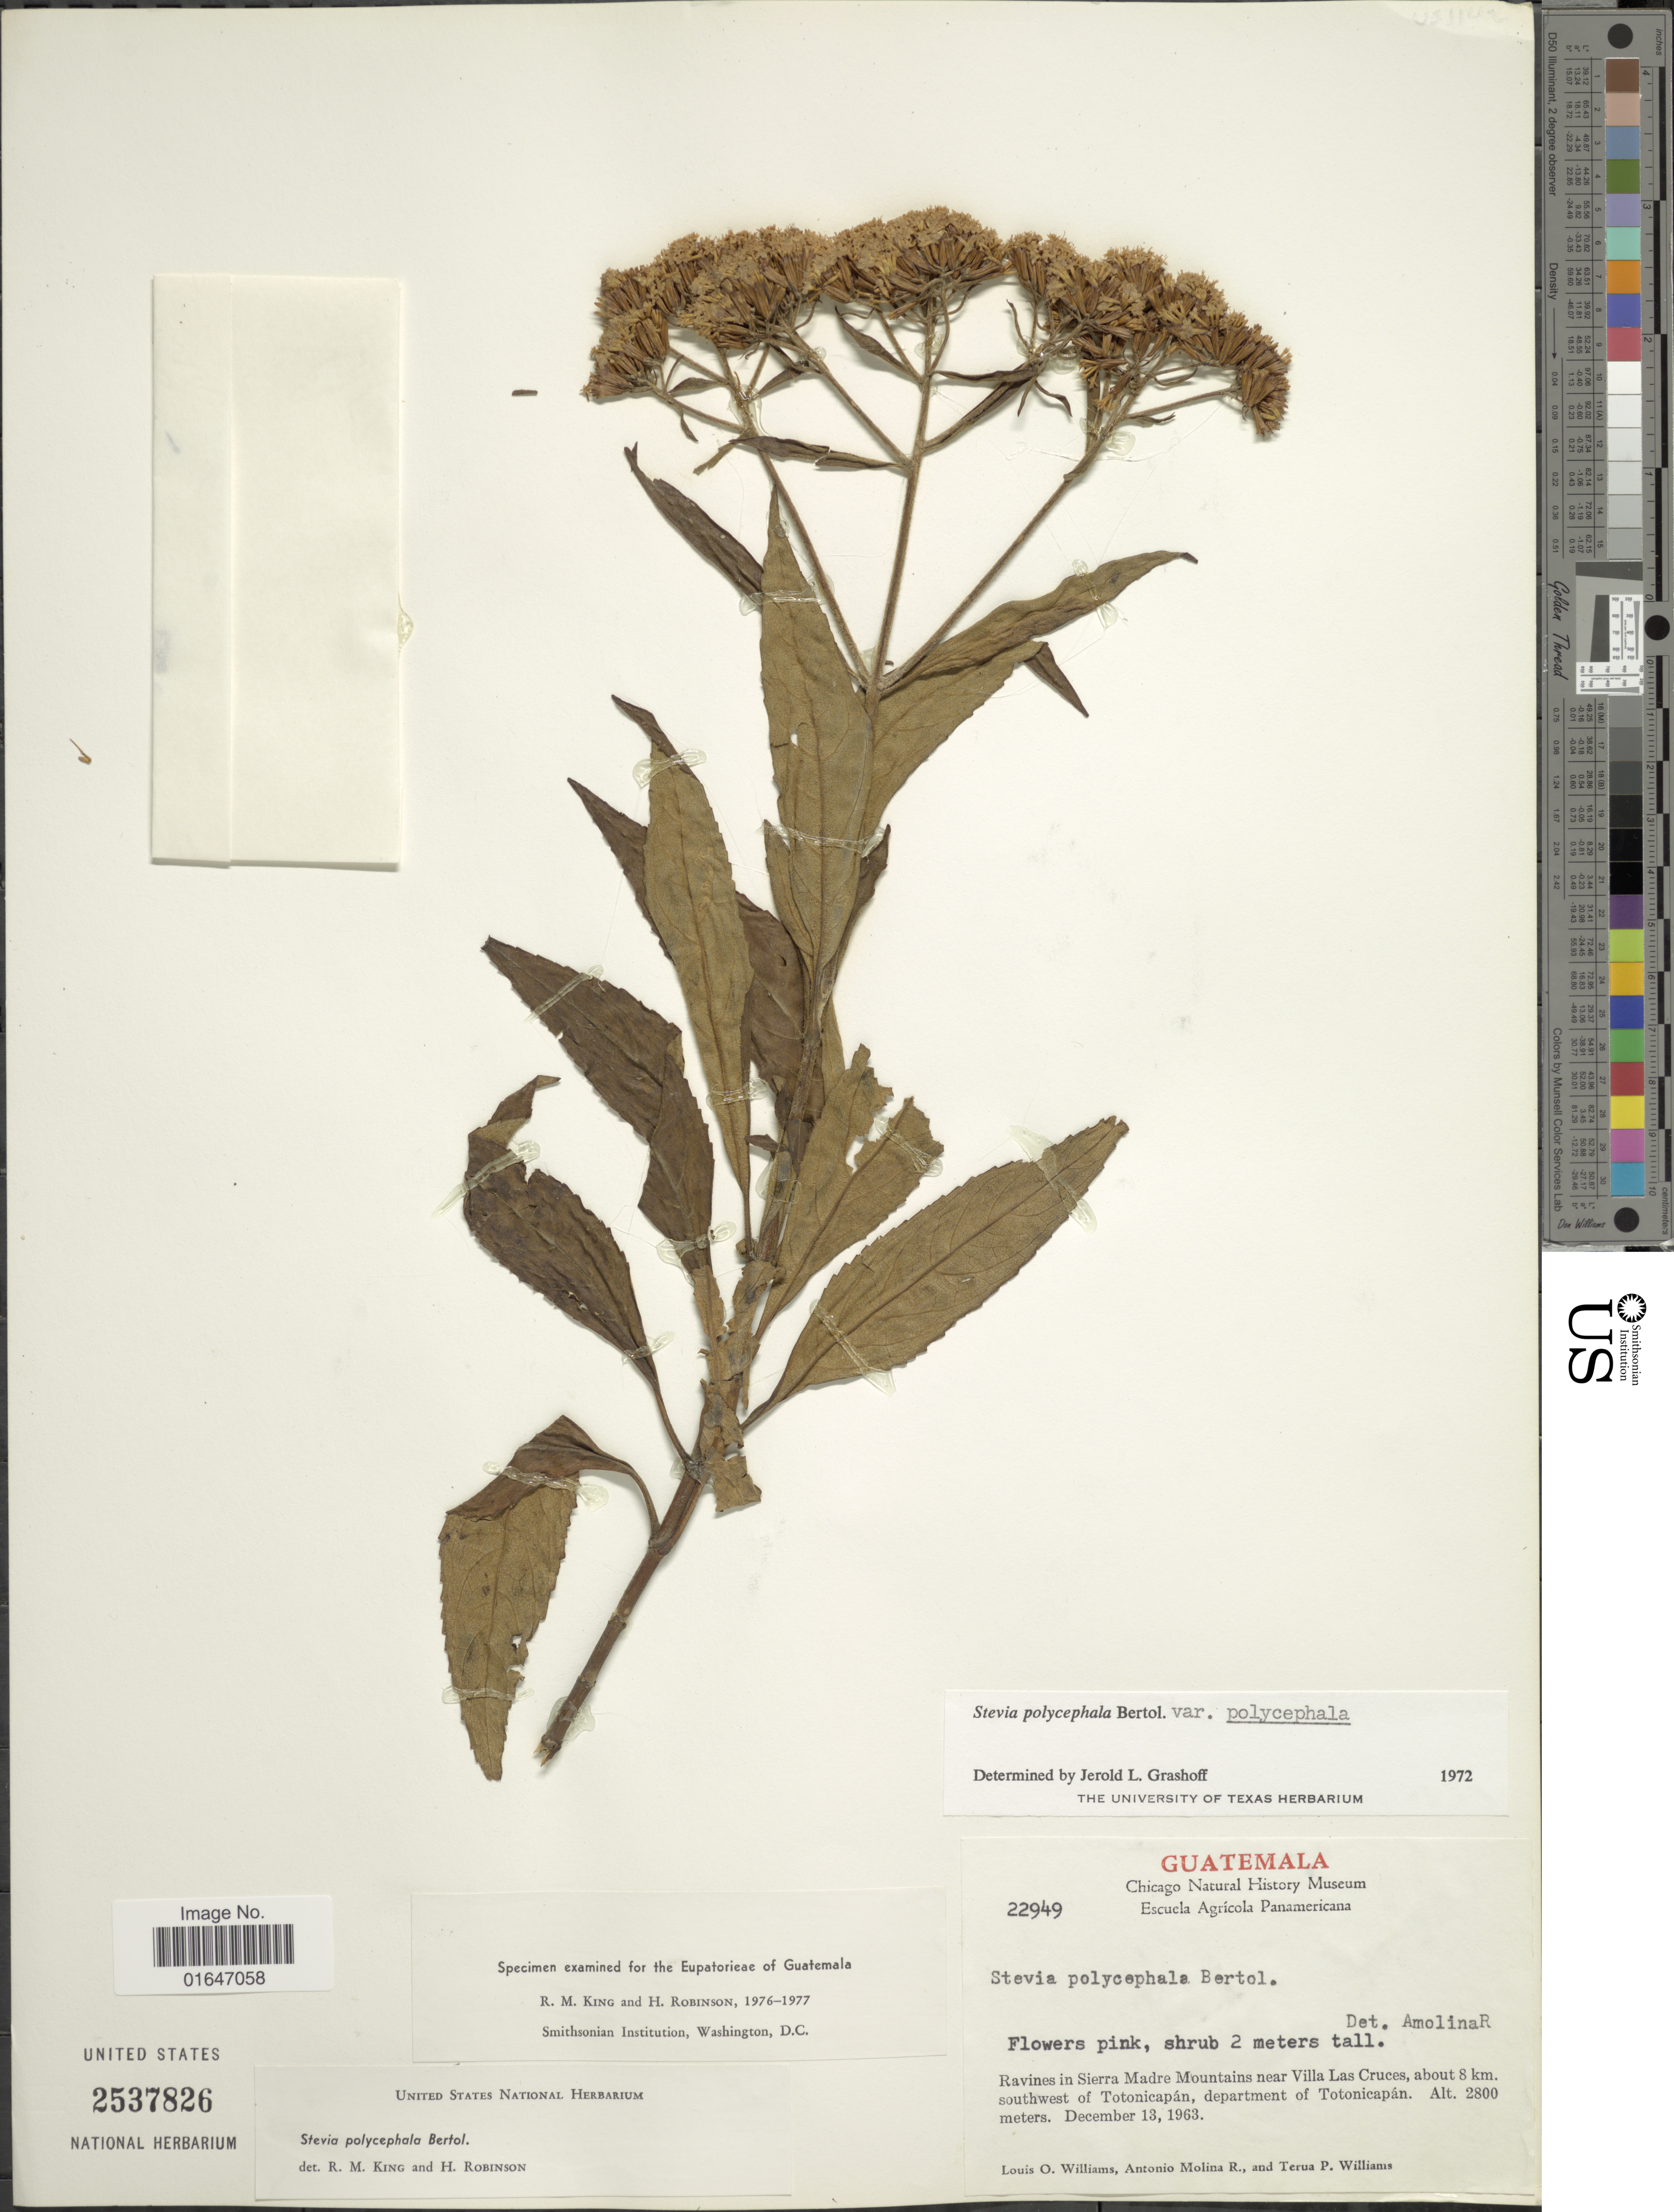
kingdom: Plantae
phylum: Tracheophyta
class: Magnoliopsida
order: Asterales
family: Asteraceae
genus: Stevia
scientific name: Stevia polycephala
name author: Bertoloni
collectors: L. O. Williams, A. Molina R. & T. P. Williams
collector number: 22949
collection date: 1963-12-13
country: Guatemala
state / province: Totonicapan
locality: Ravines in Sierra Madre Mountains near Villa Las Cruces, about 8 km. southwest of Totonicapán.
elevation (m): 2800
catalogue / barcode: US 2537826